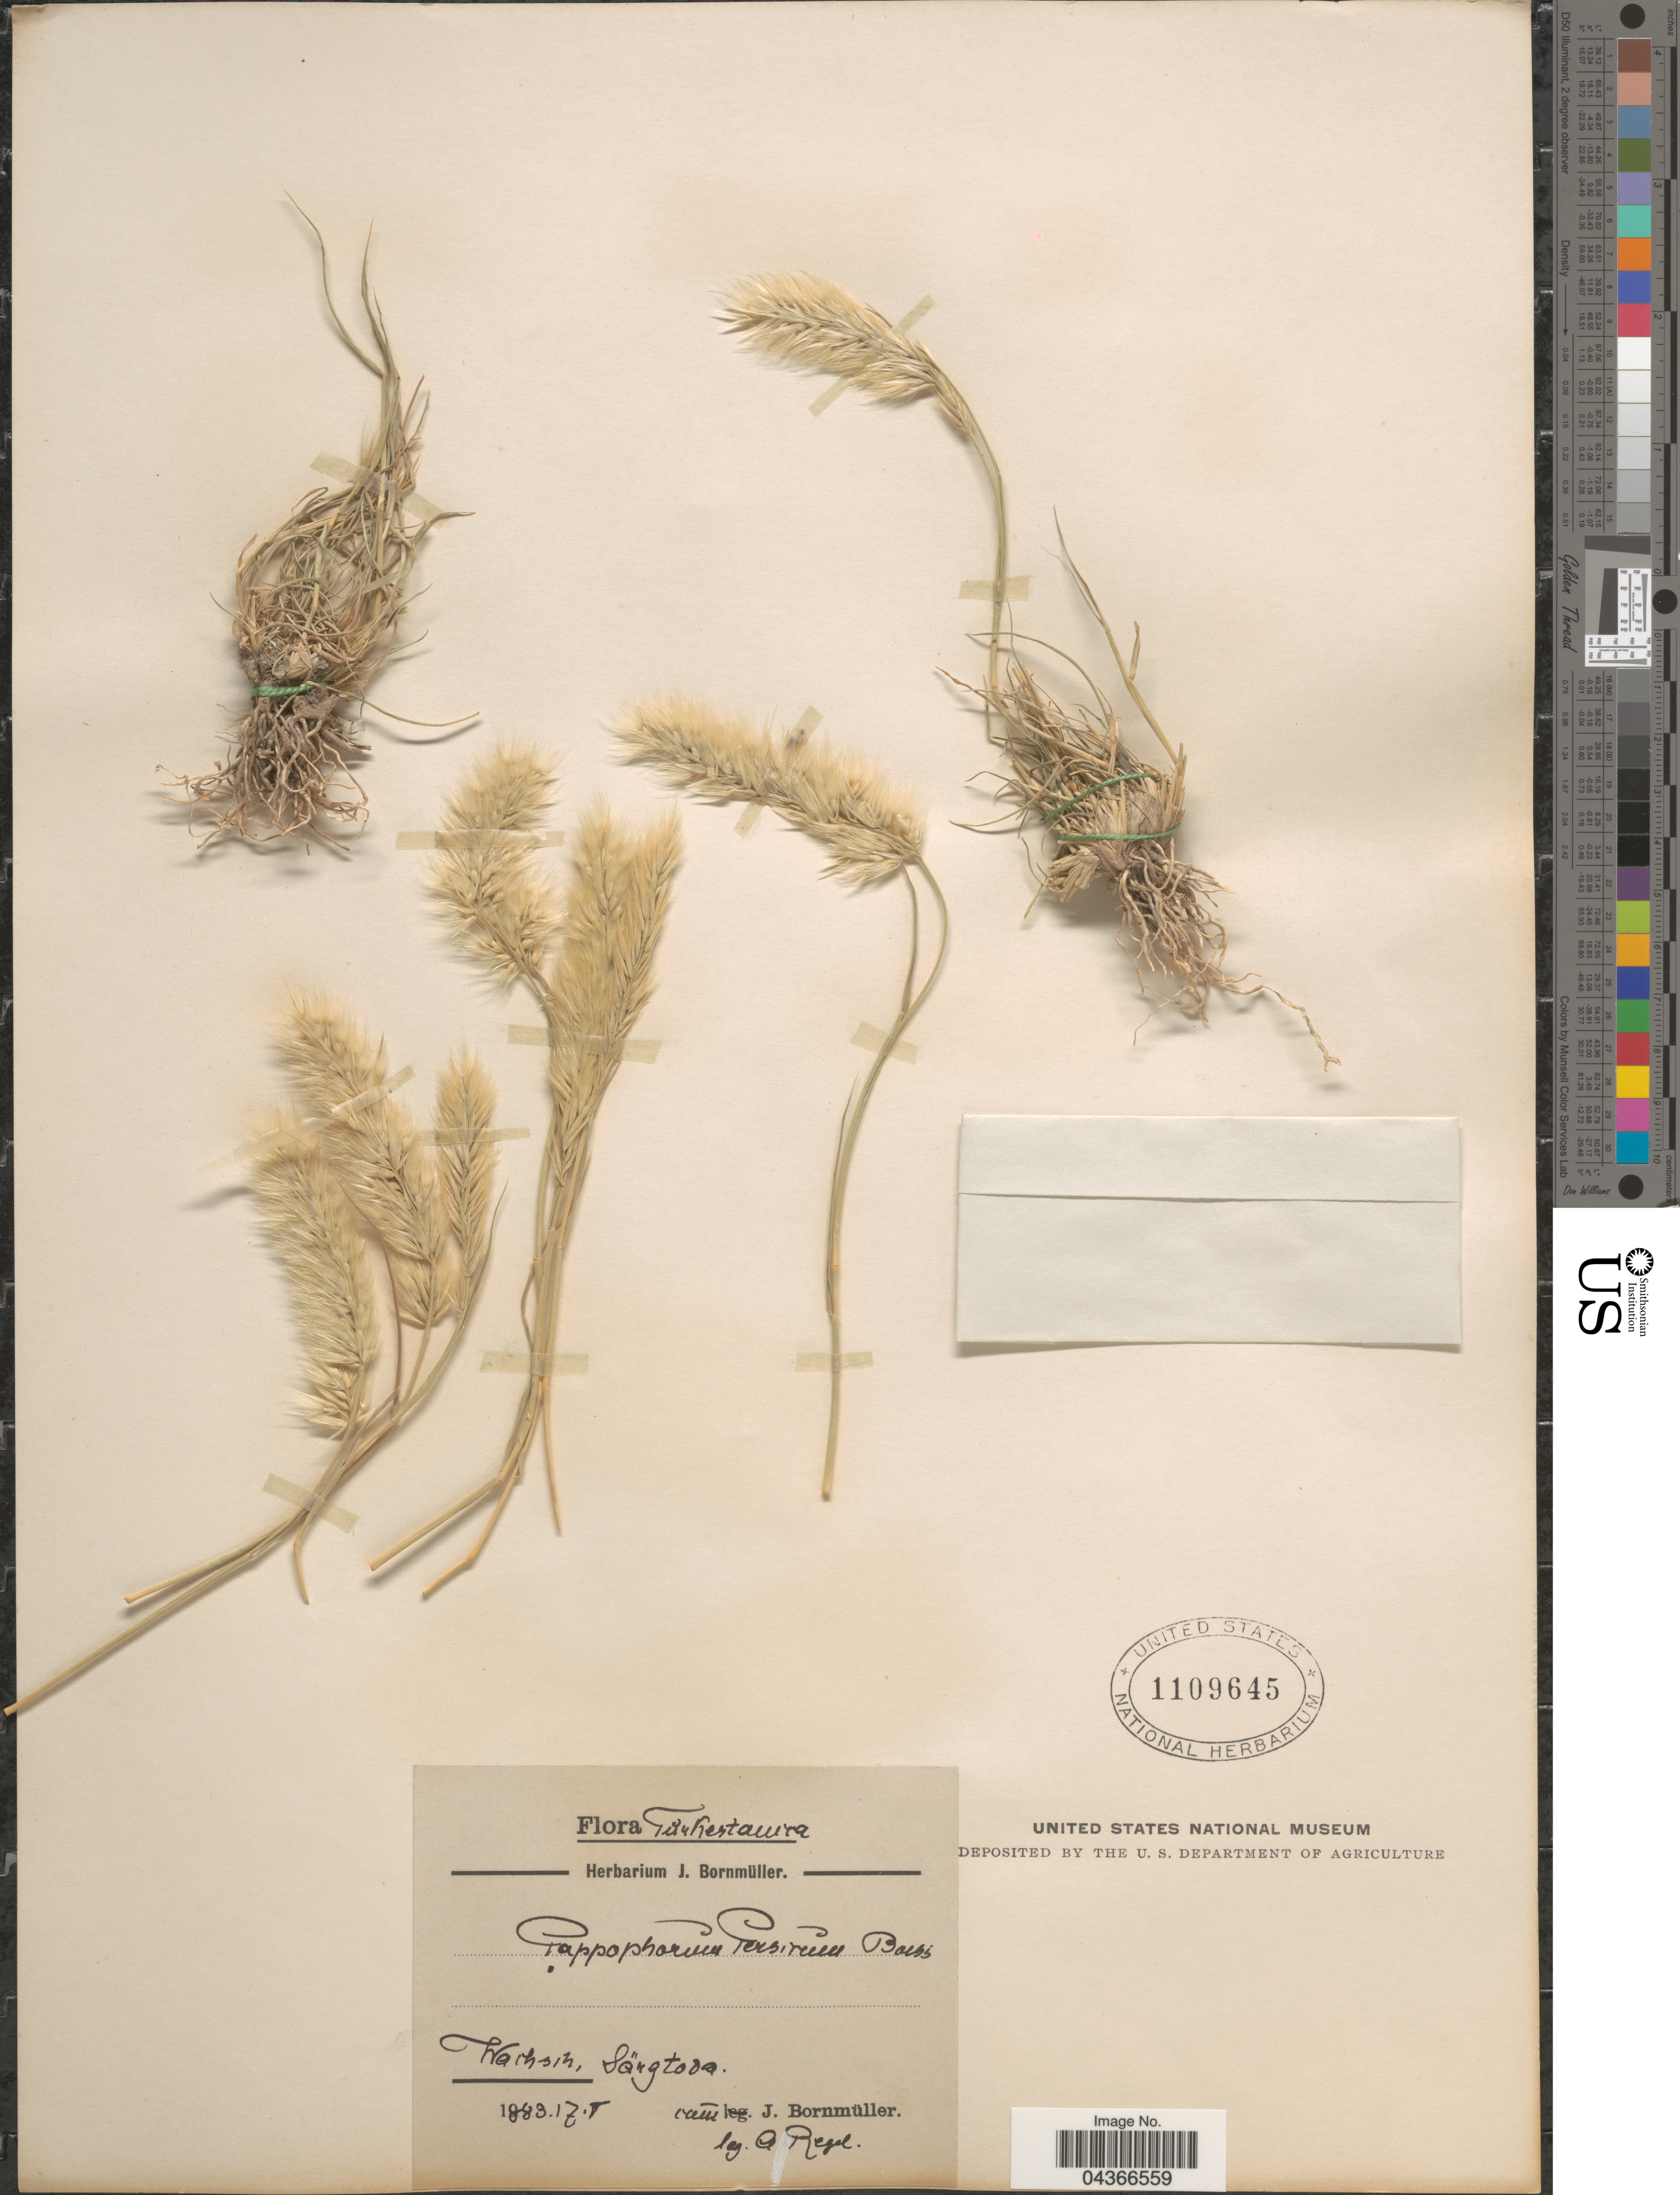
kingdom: Plantae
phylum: Tracheophyta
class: Liliopsida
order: Poales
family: Poaceae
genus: Enneapogon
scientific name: Enneapogon persicus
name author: Boiss.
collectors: A. Regel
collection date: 1883-05-17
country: Tajikistan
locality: Turkistanica. Wachsch, Sängtoda.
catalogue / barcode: US 1109645